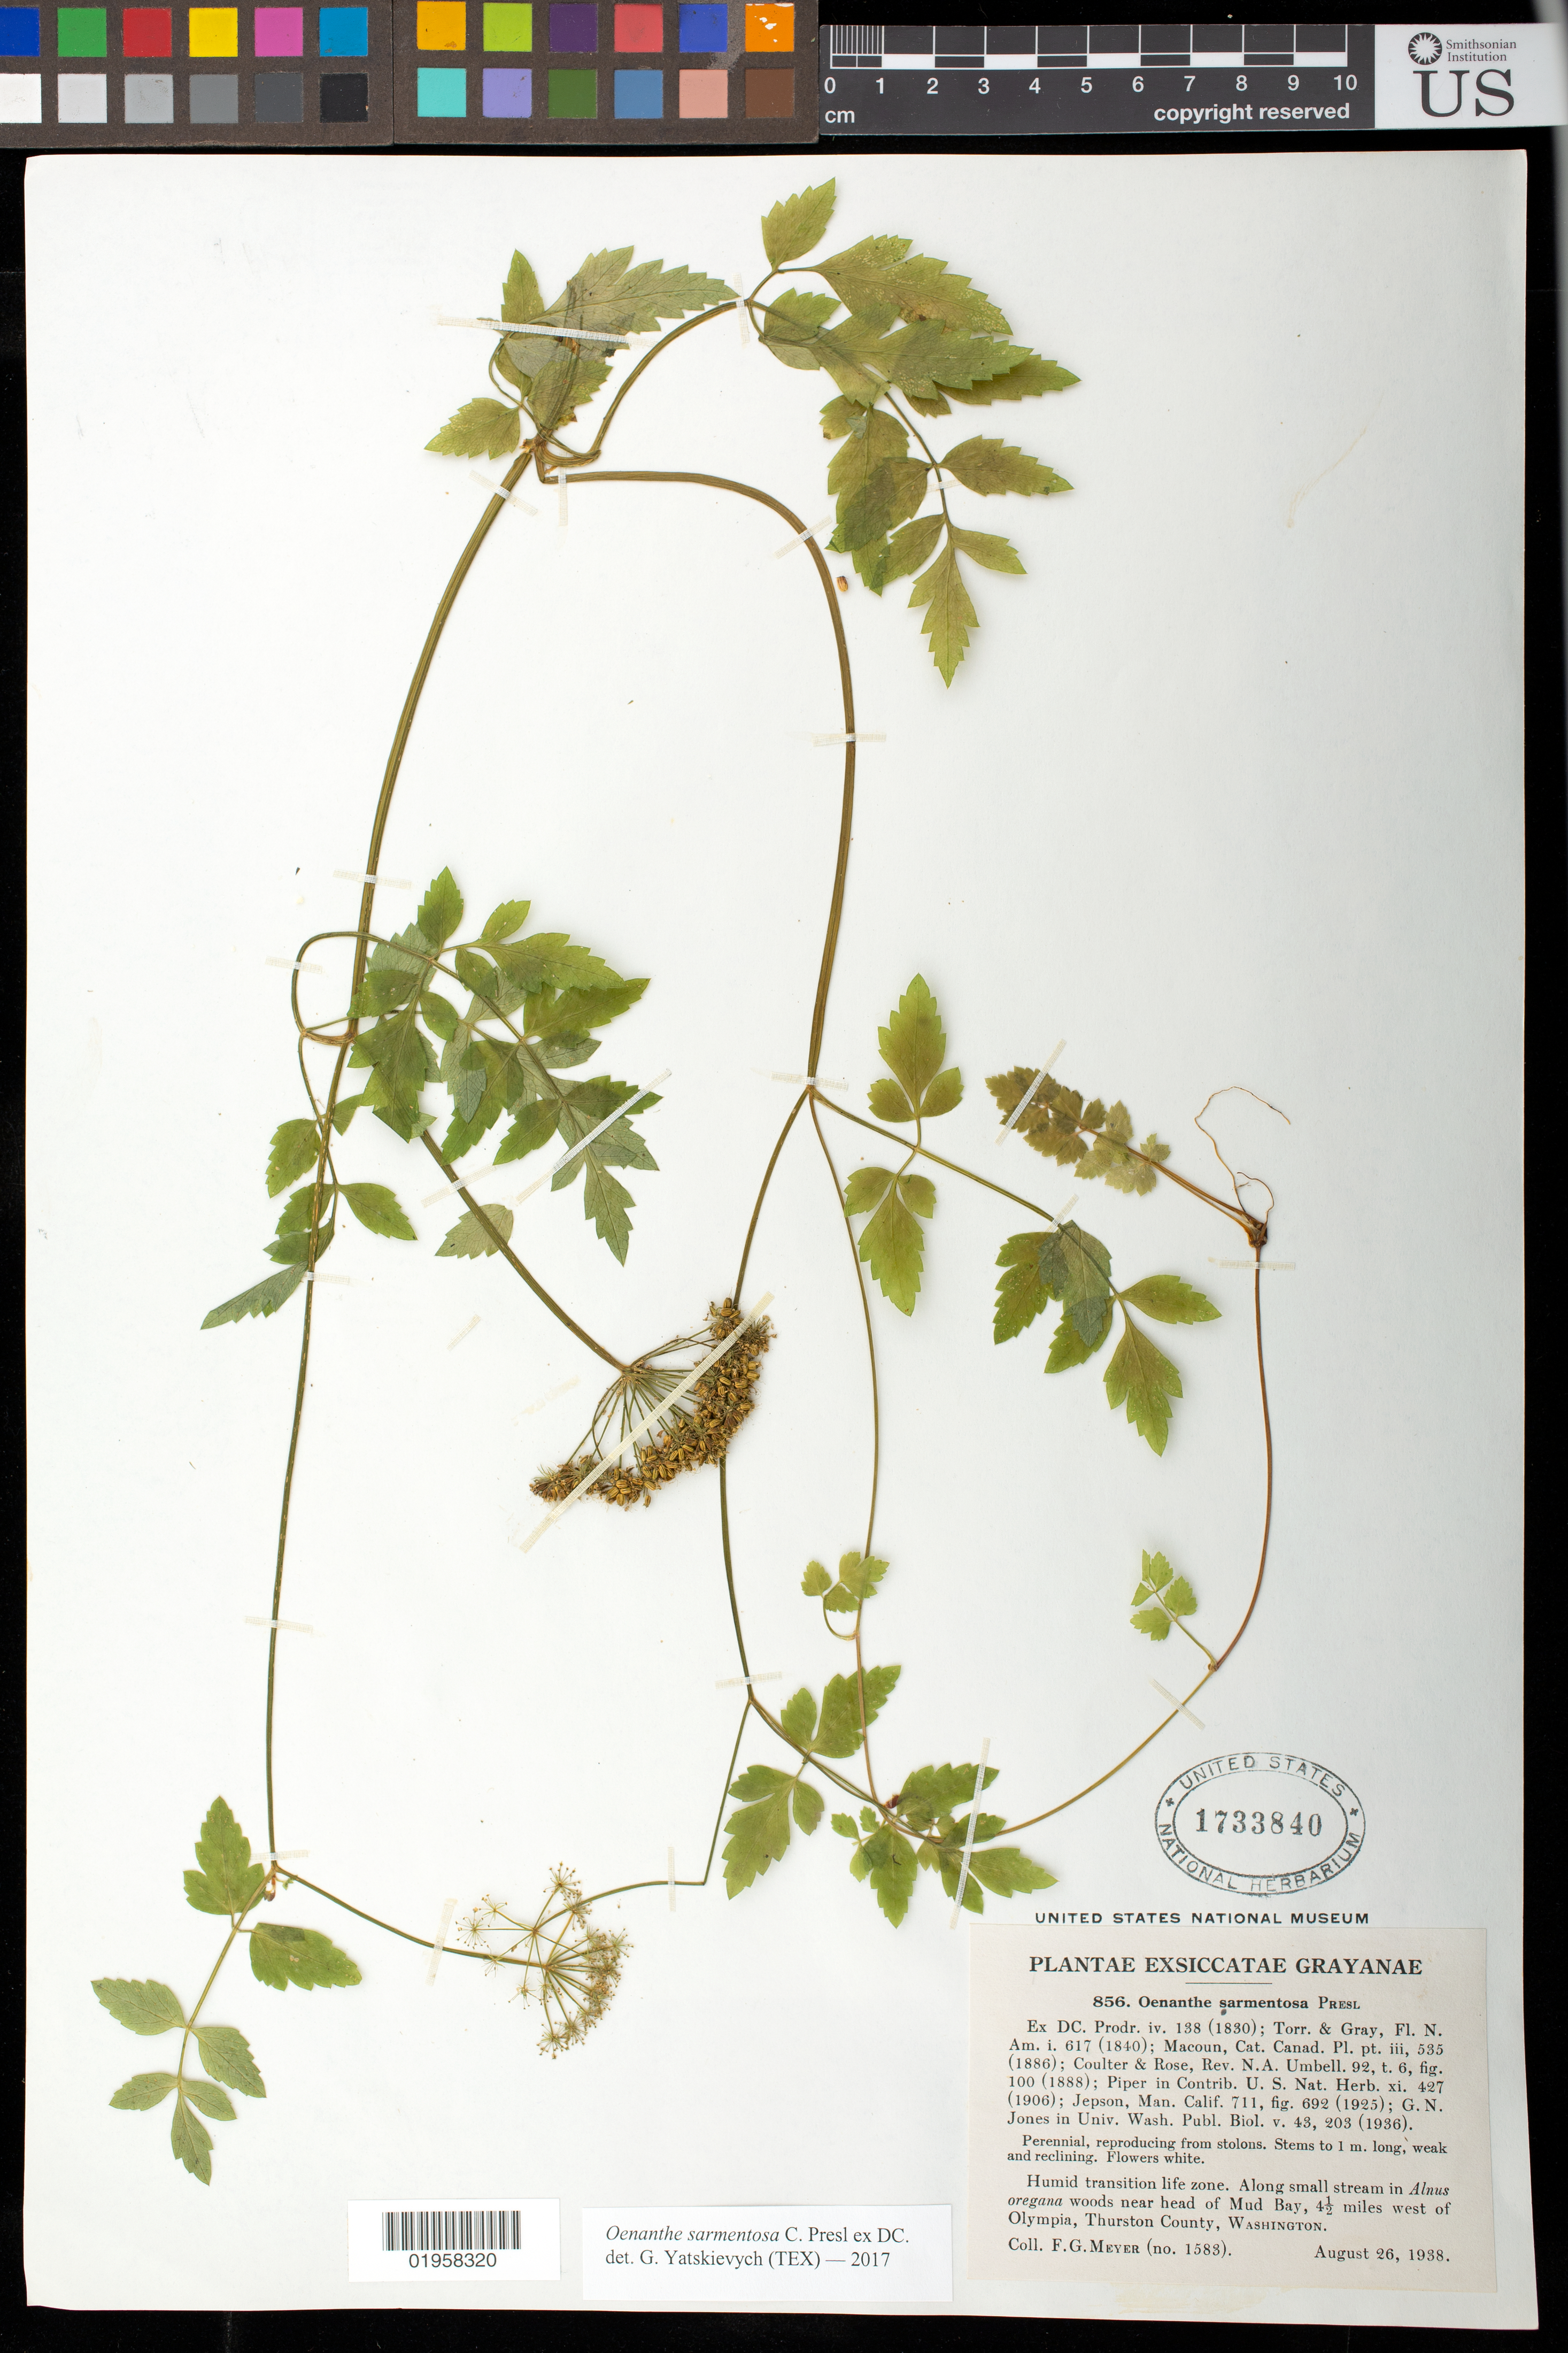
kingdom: Plantae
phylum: Tracheophyta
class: Magnoliopsida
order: Apiales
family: Apiaceae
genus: Oenanthe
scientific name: Oenanthe sarmentosa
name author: C. Presl ex DC.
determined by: Yatskievych, G. A.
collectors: F. G. Meyer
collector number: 1583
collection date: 1938-08-26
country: United States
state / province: Washington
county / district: Thurston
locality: Mud Bay, 4.5 miles W of Olympia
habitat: Humid transition life zone. Along small stream in Alnus oregana woods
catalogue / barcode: US 1733840